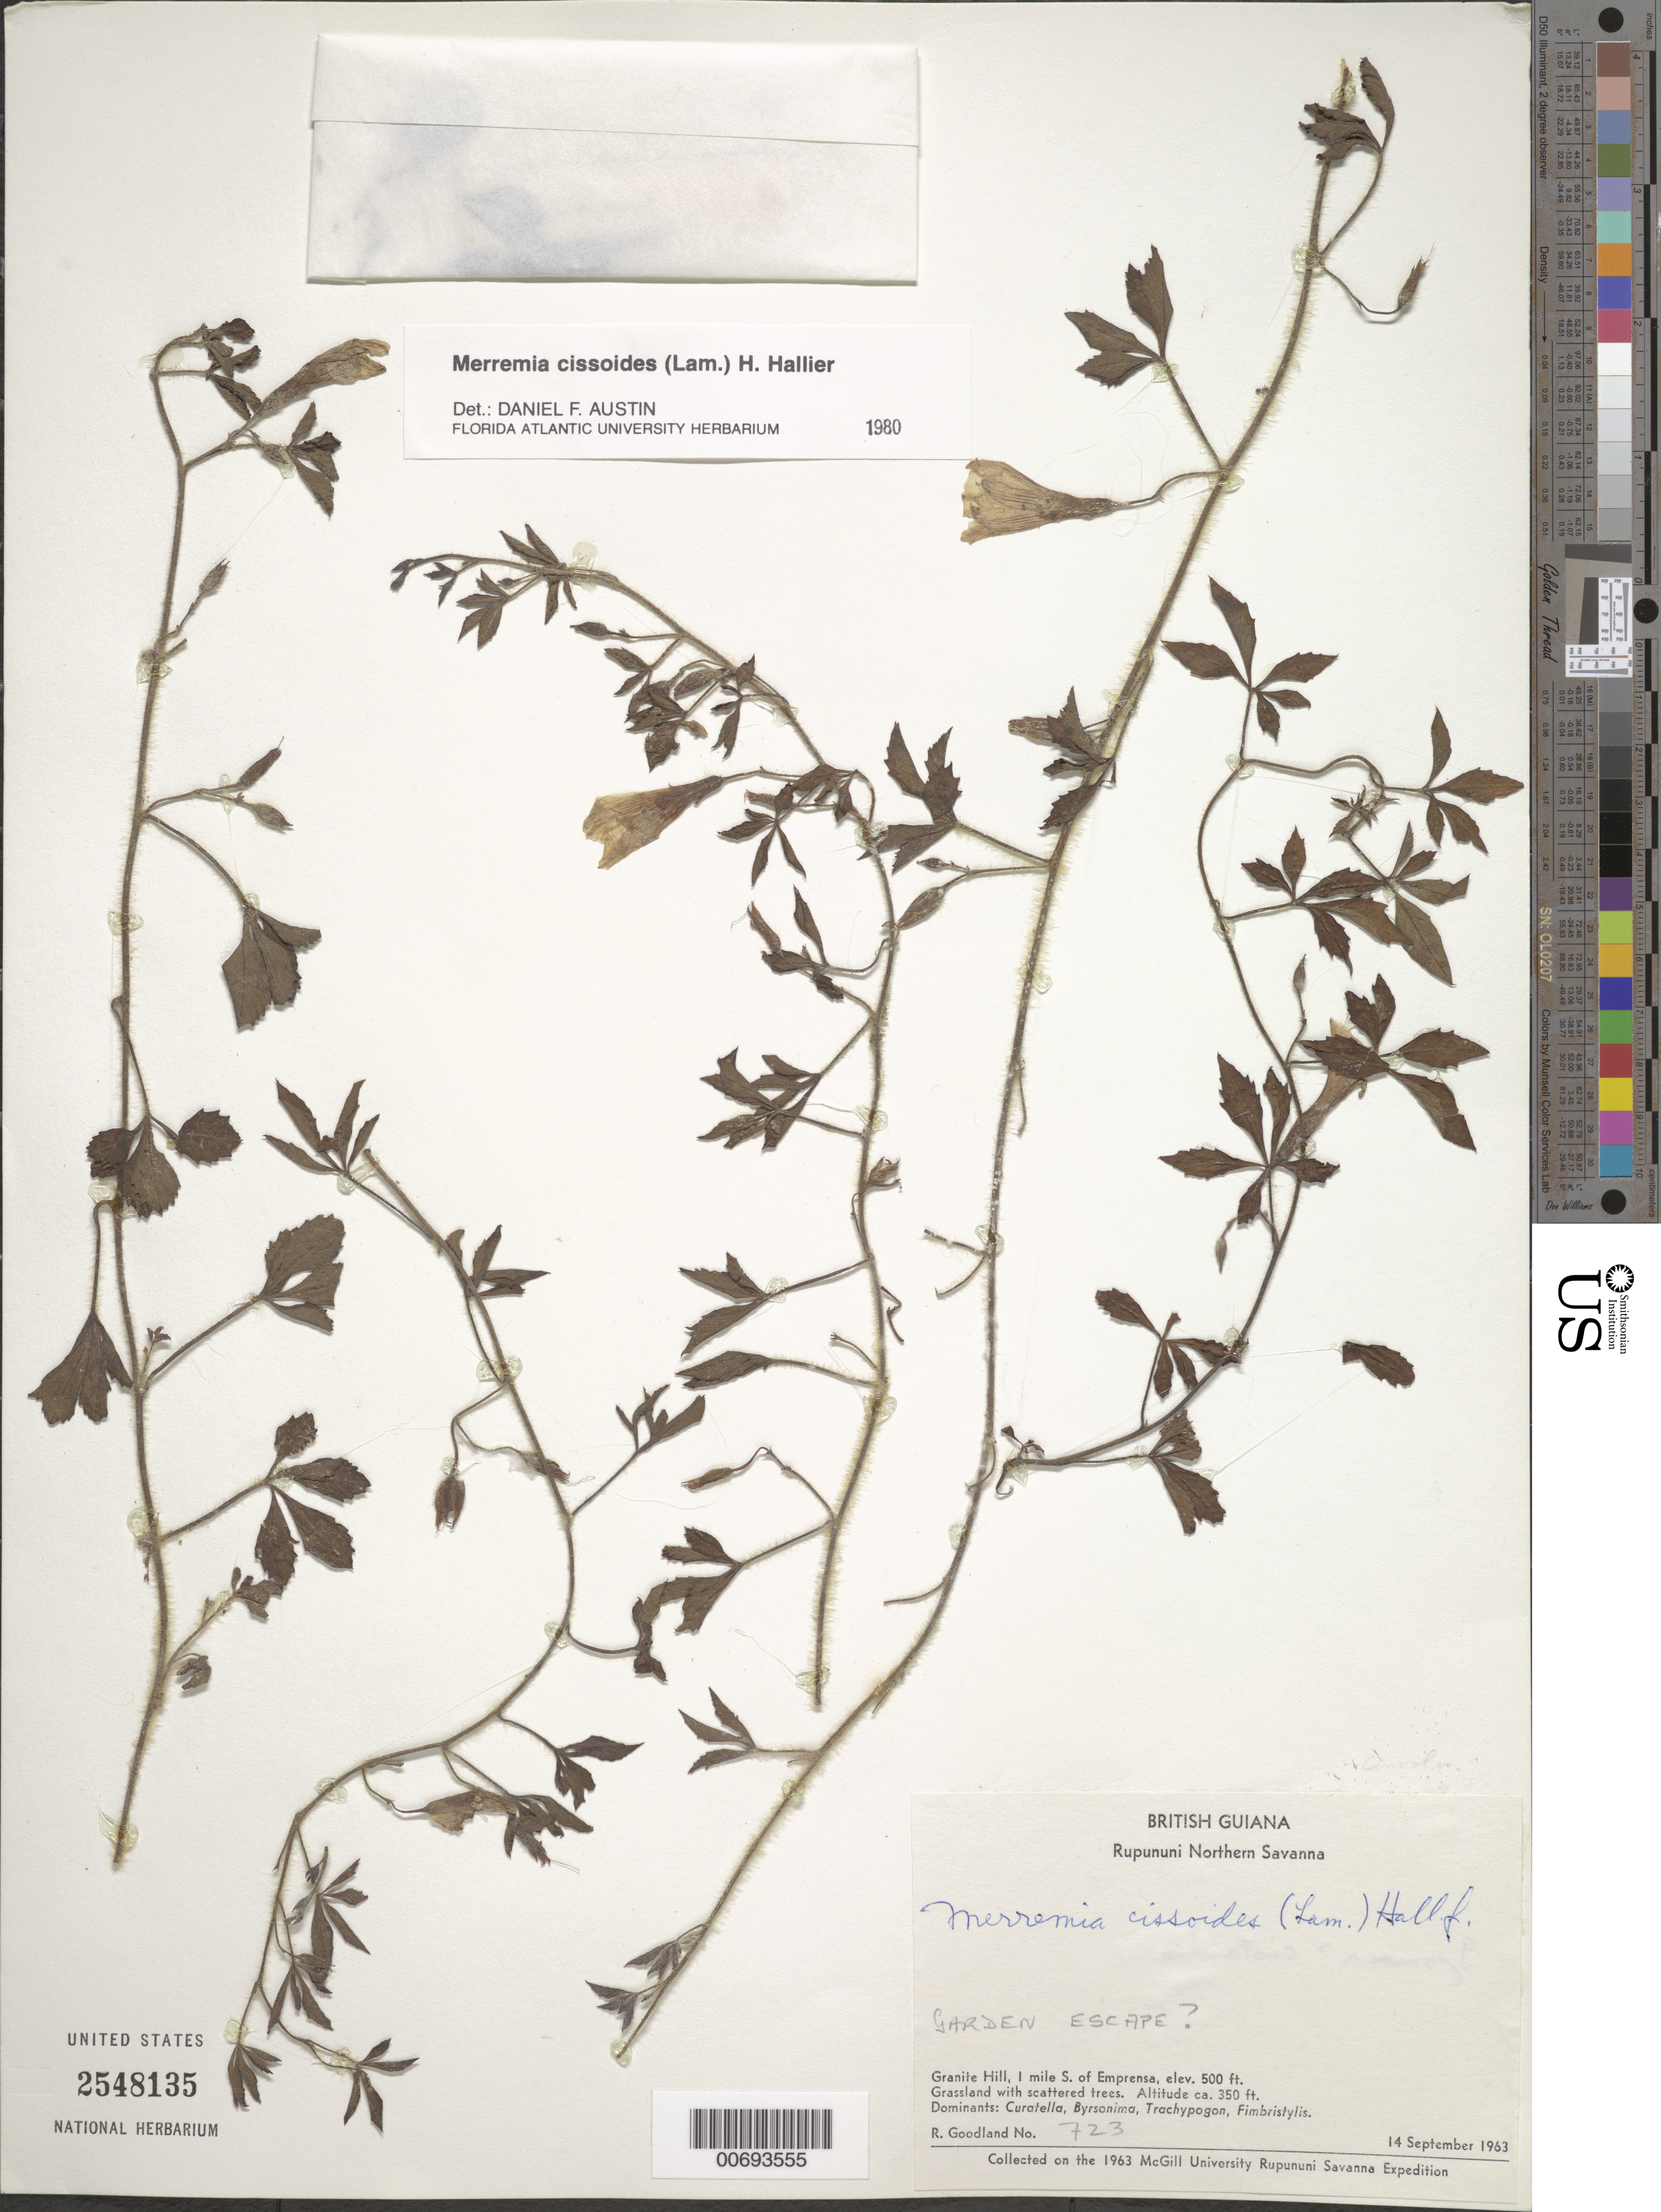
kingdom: Plantae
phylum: Tracheophyta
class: Magnoliopsida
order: Solanales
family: Convolvulaceae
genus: Distimake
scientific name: Distimake cissoides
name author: (Lam.) A. R. Simões & Staples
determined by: Strong, Mark T., (BOT), Smithsonian Institution - National Museum of Natural History (UNITED STATES)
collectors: R. Goodland & R. Persaud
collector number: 723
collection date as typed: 14-Sep-63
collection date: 1963-09-14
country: Guyana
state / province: U. Takutu-U. Essequibo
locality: Rupununi Northern Savanna, Granite Hill, 1 mi. S of Emprensa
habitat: Grassland with scattered trees. Dominants: Curatella, Byrsonima, Trachypogon, Fimbristylis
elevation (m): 152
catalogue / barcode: US 2548135